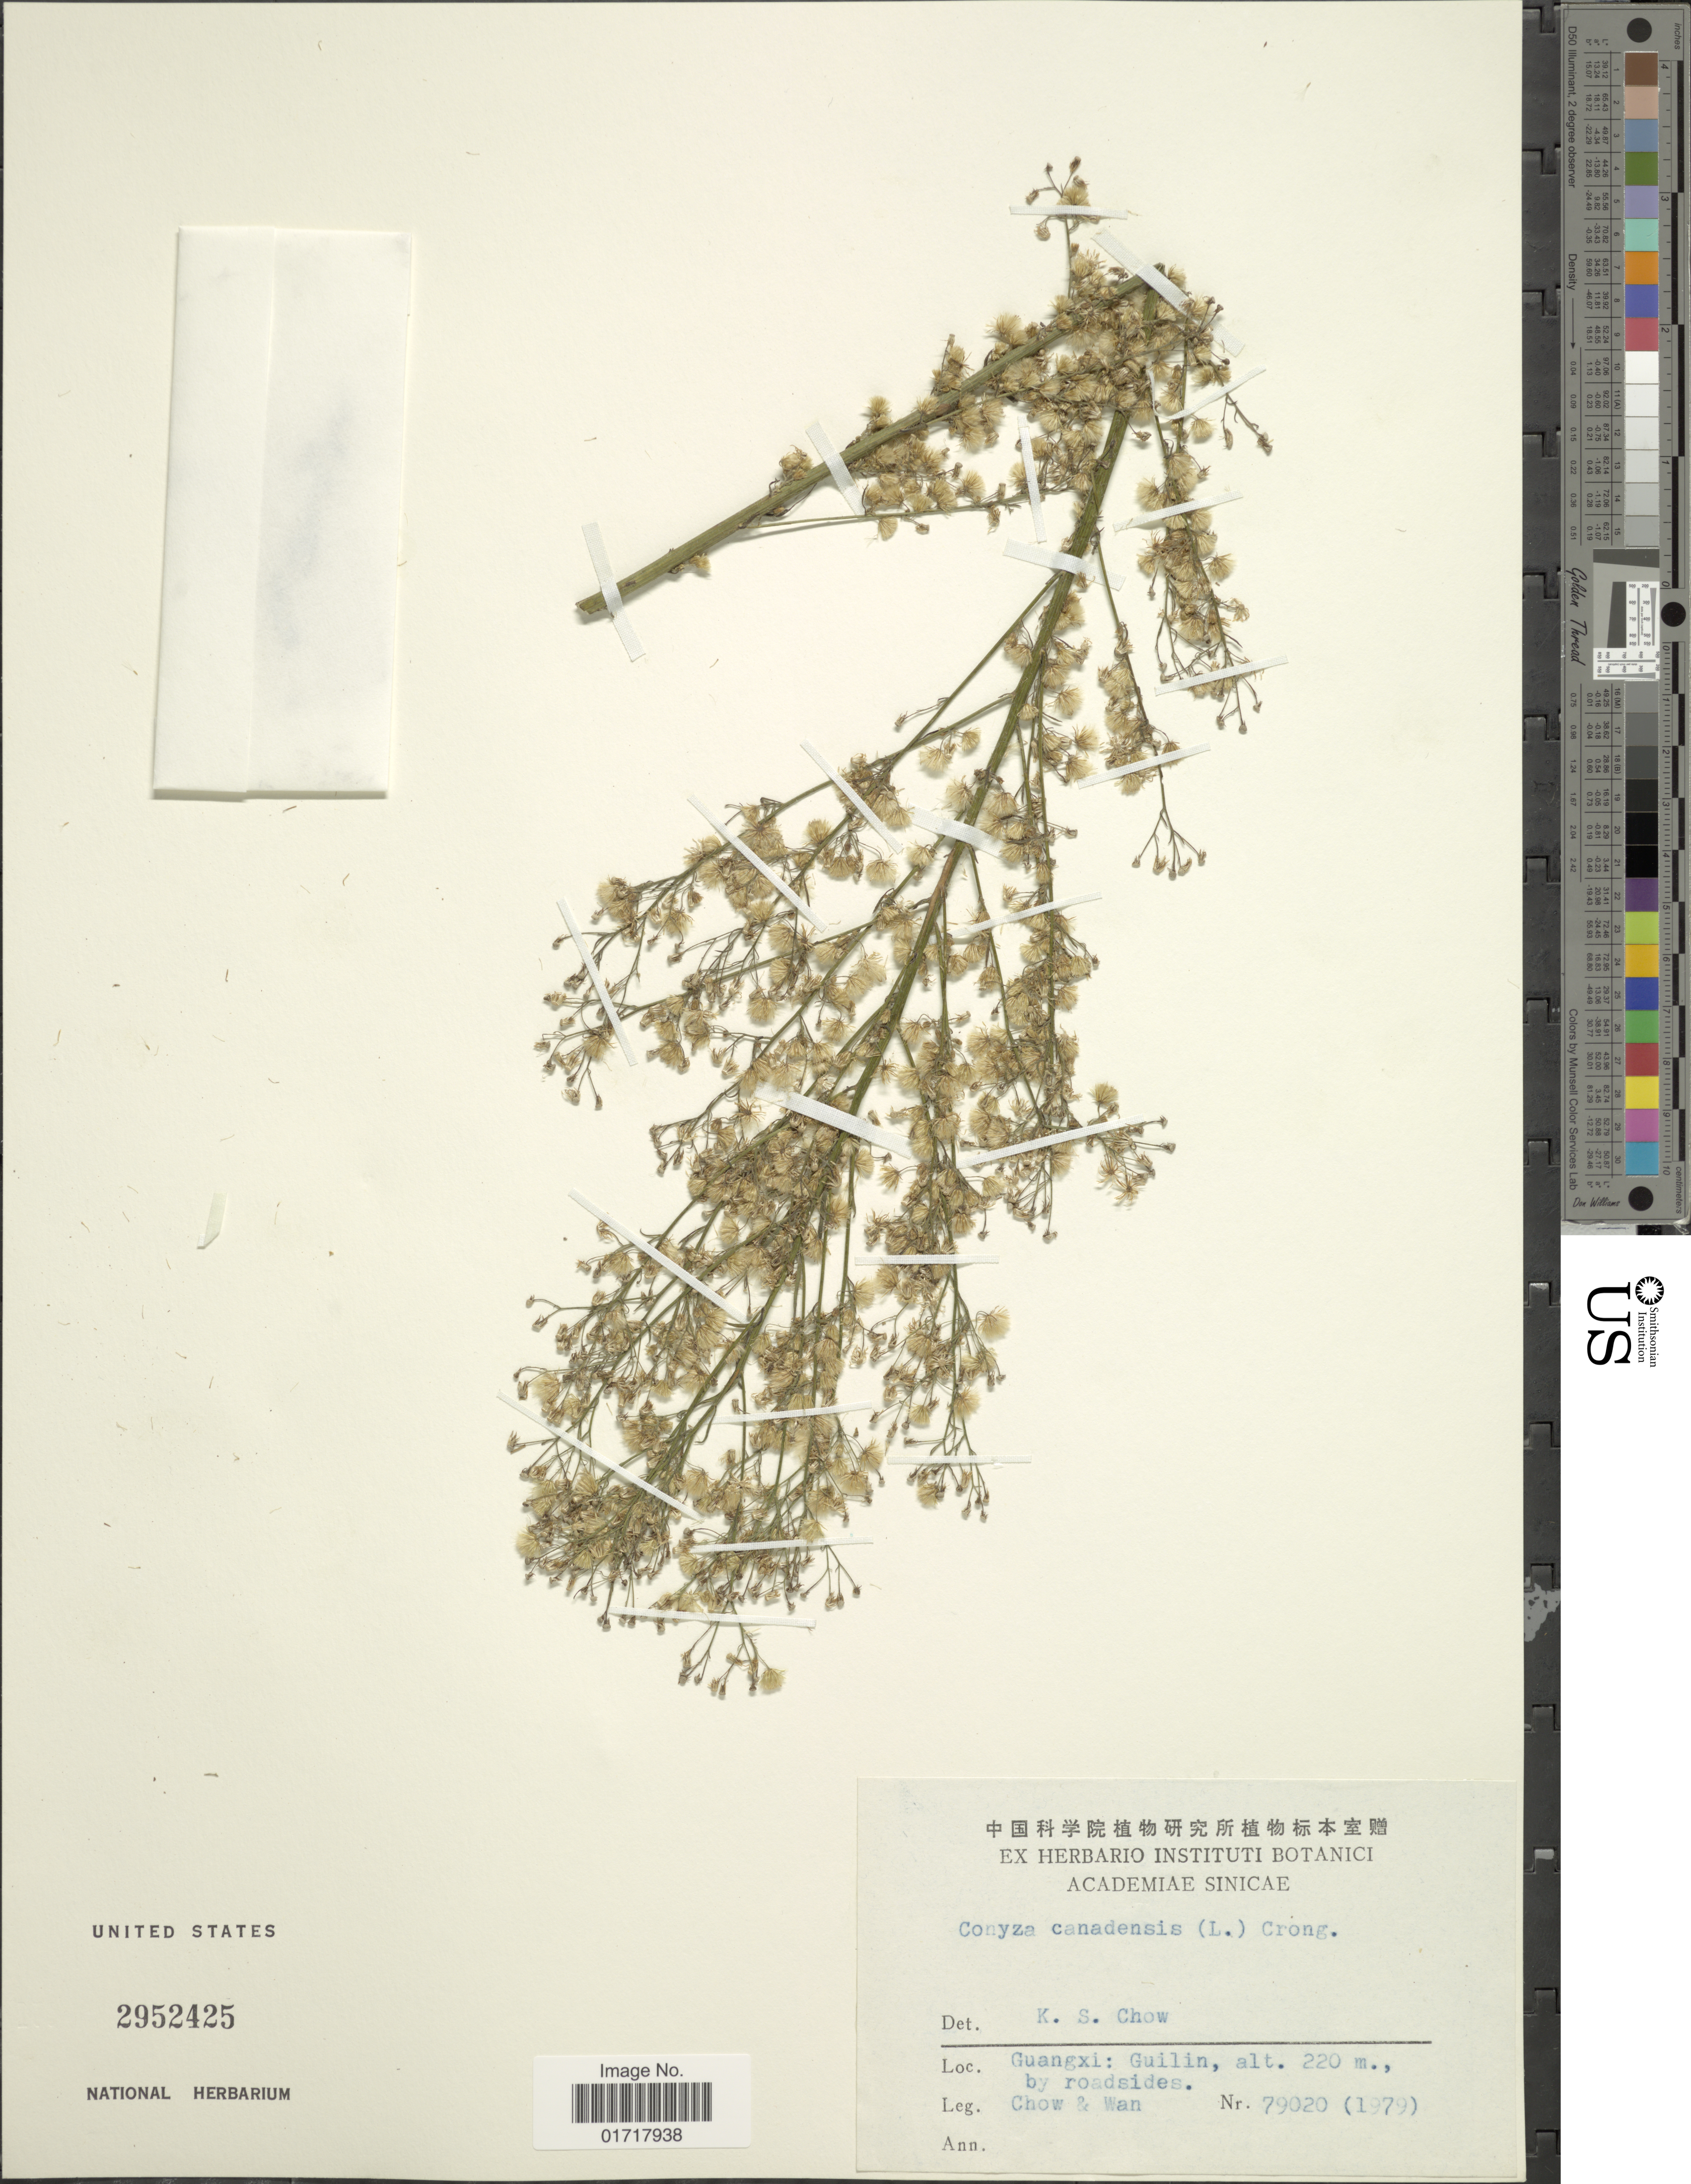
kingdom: Plantae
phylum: Tracheophyta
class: Magnoliopsida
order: Asterales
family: Asteraceae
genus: Conyza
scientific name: Conyza canadensis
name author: (L.) Cronq.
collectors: Chow, -- & -. Wan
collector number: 79020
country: China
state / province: Guangxi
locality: Guangxi: Guilin, by roadsides.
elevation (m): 220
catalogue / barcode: US 2952425